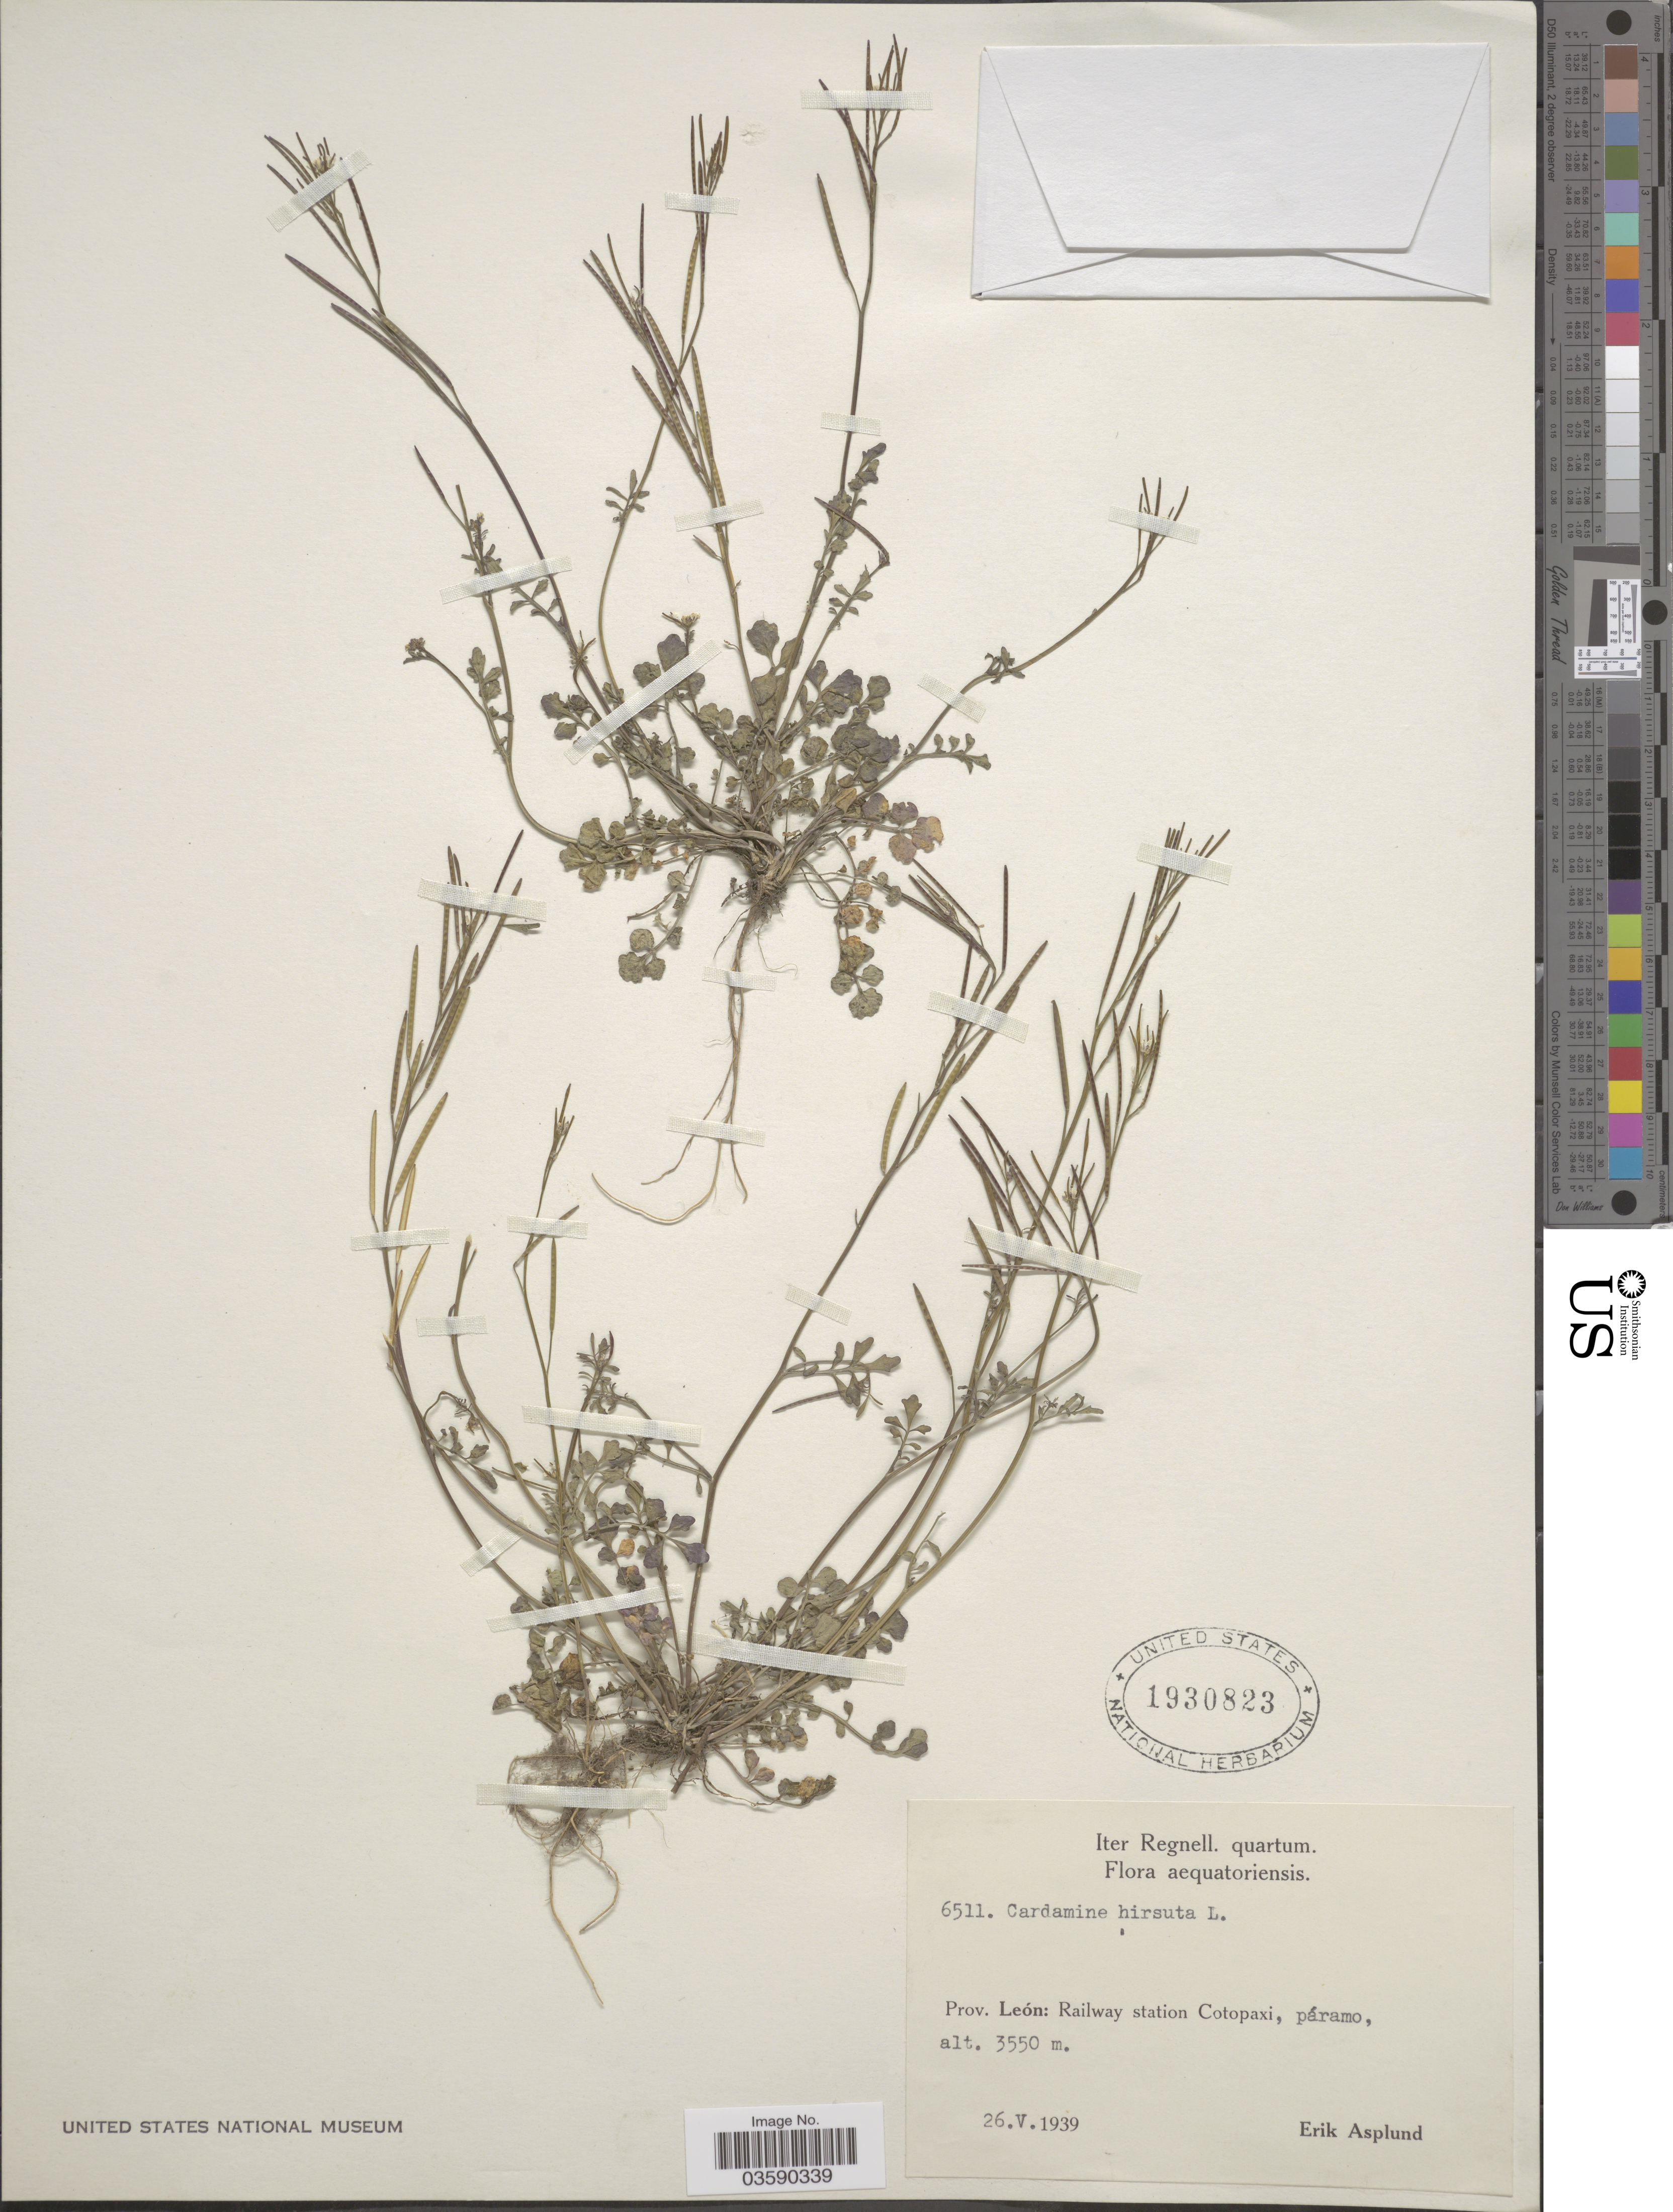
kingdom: Plantae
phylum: Tracheophyta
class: Magnoliopsida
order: Brassicales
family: Brassicaceae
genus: Cardamine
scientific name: Cardamine hirsuta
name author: L.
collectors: E. Asplund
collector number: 6511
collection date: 1939-05-26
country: Ecuador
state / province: Cotopaxi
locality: Aequatoriensis. Railway station Cotopaxi, Páramo.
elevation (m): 3550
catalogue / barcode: US 1930823